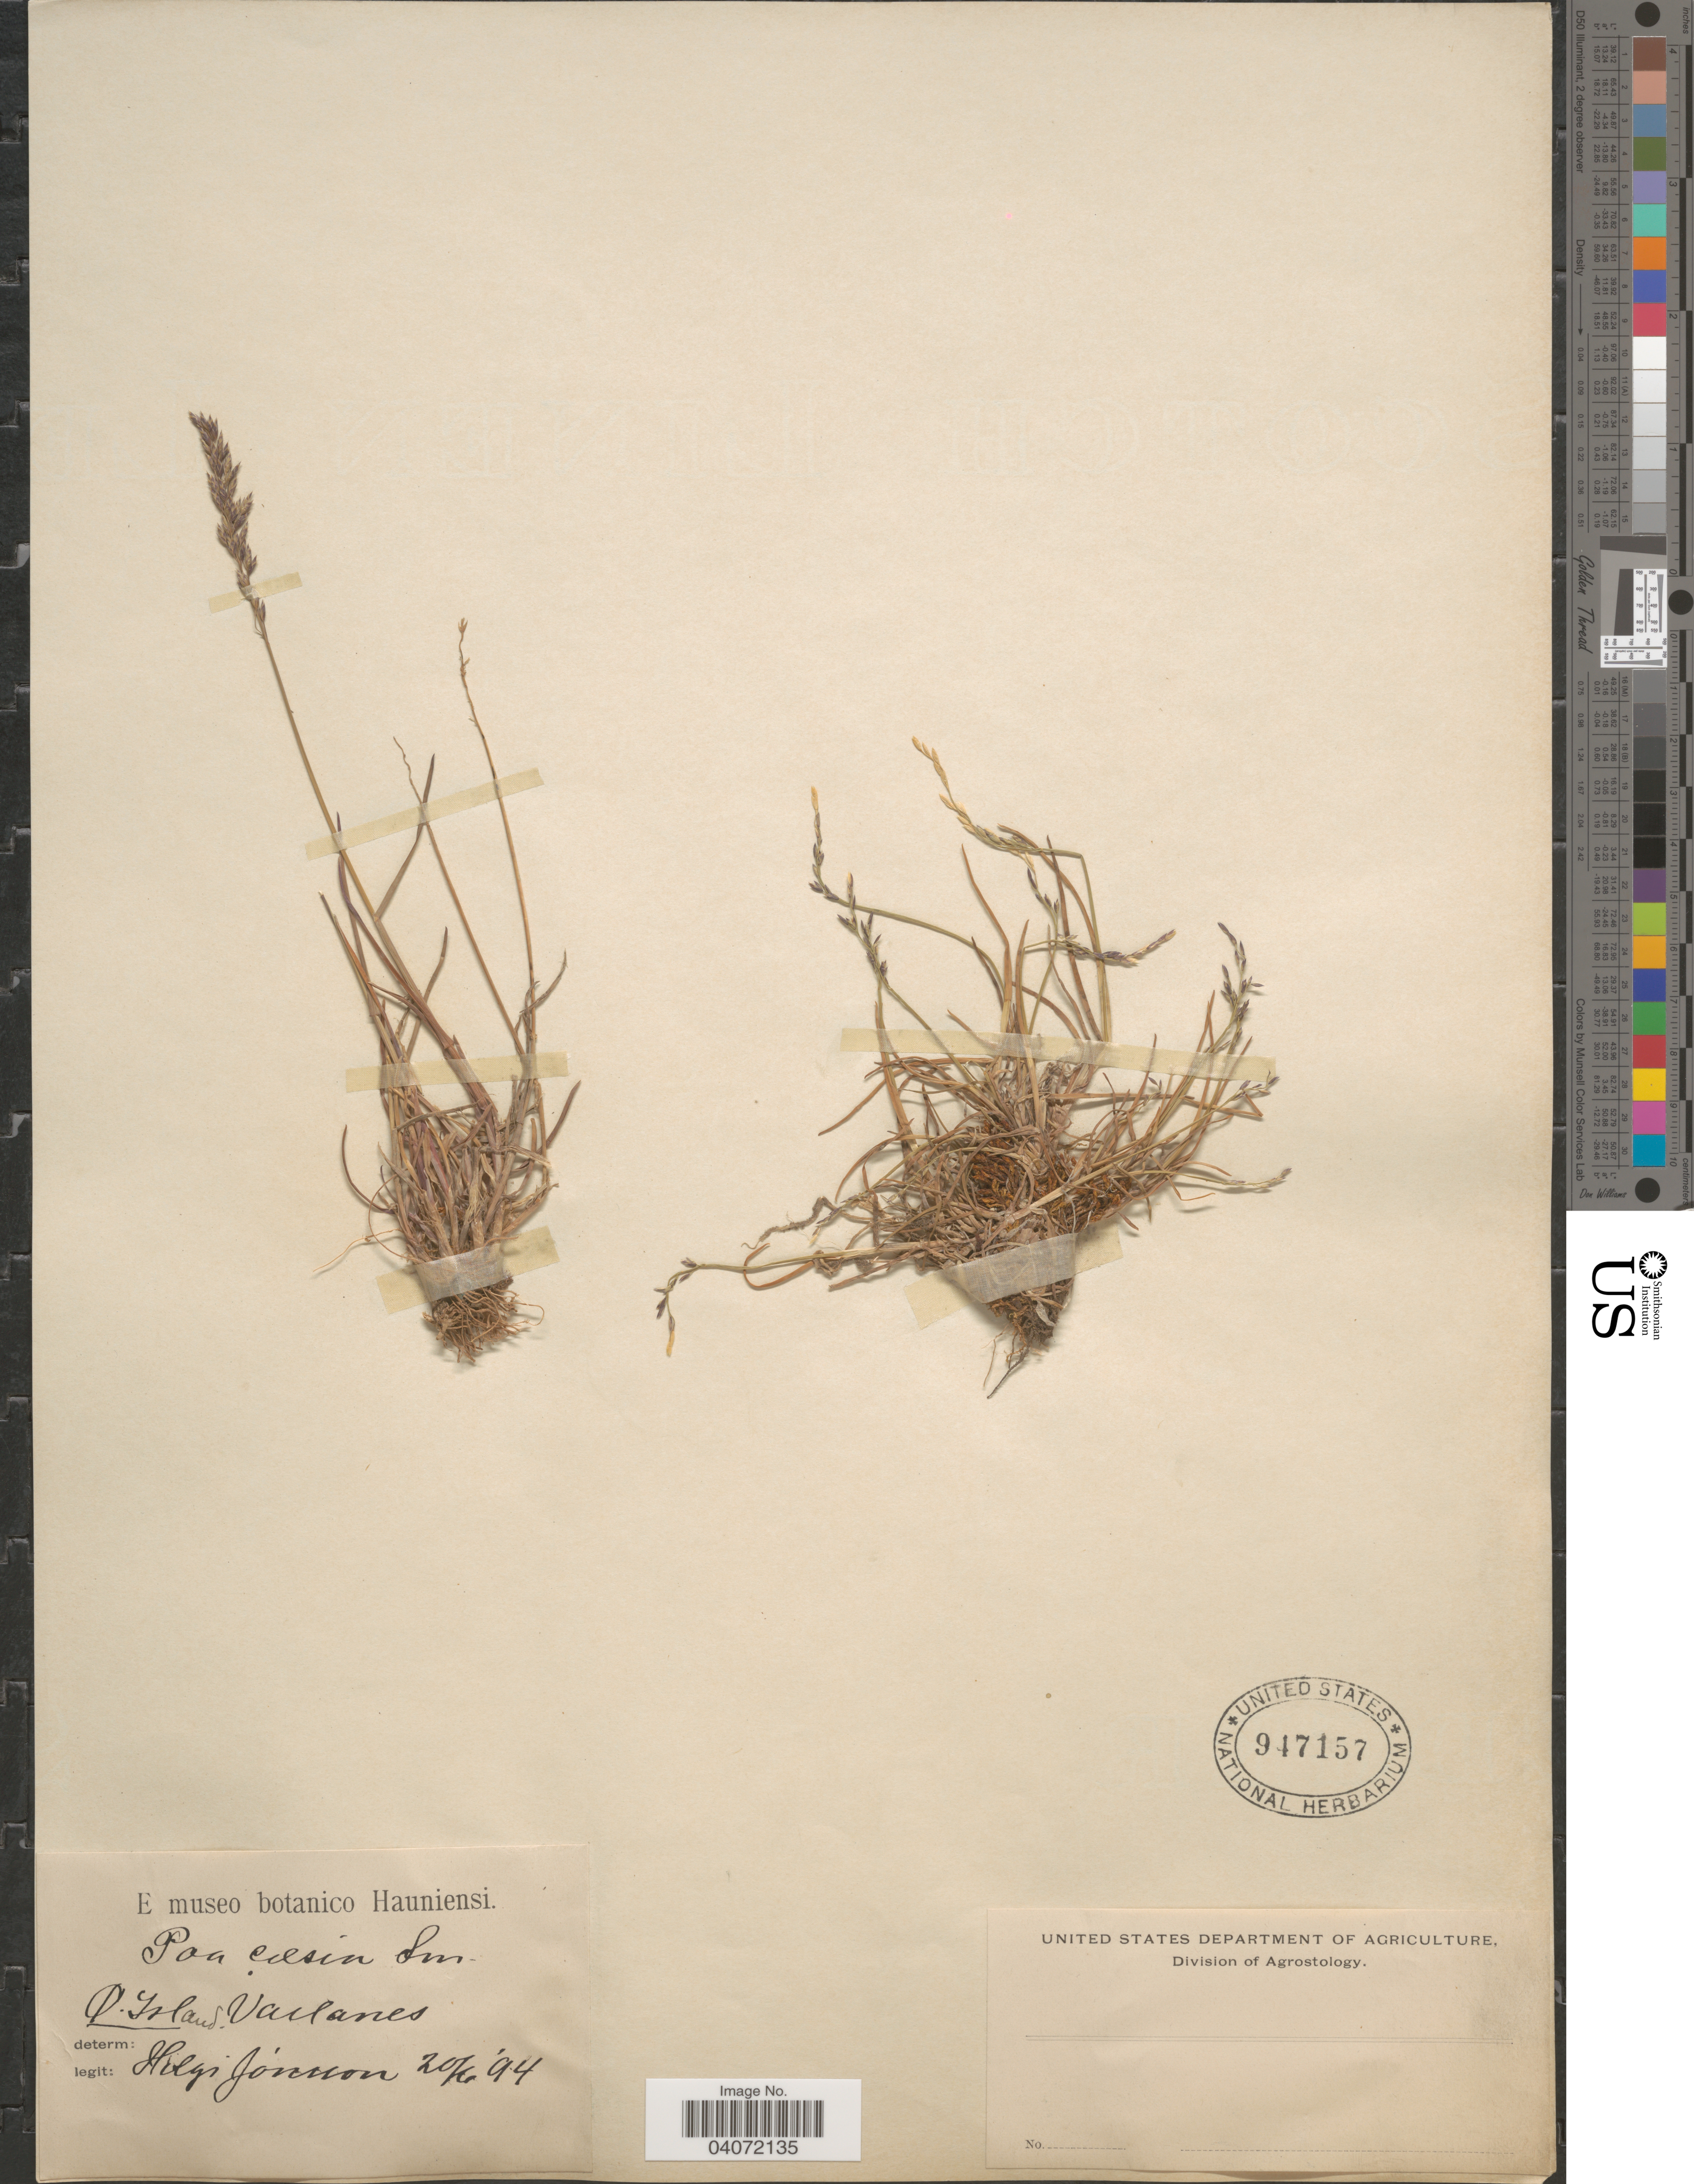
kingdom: Plantae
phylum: Tracheophyta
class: Liliopsida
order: Poales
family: Poaceae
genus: Poa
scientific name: Poa glauca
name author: Vahl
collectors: H. Jónsson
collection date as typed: Transcribed d/m/y: 20/6/94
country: Iceland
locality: Q. Island. Vallanes.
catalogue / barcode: US 947157